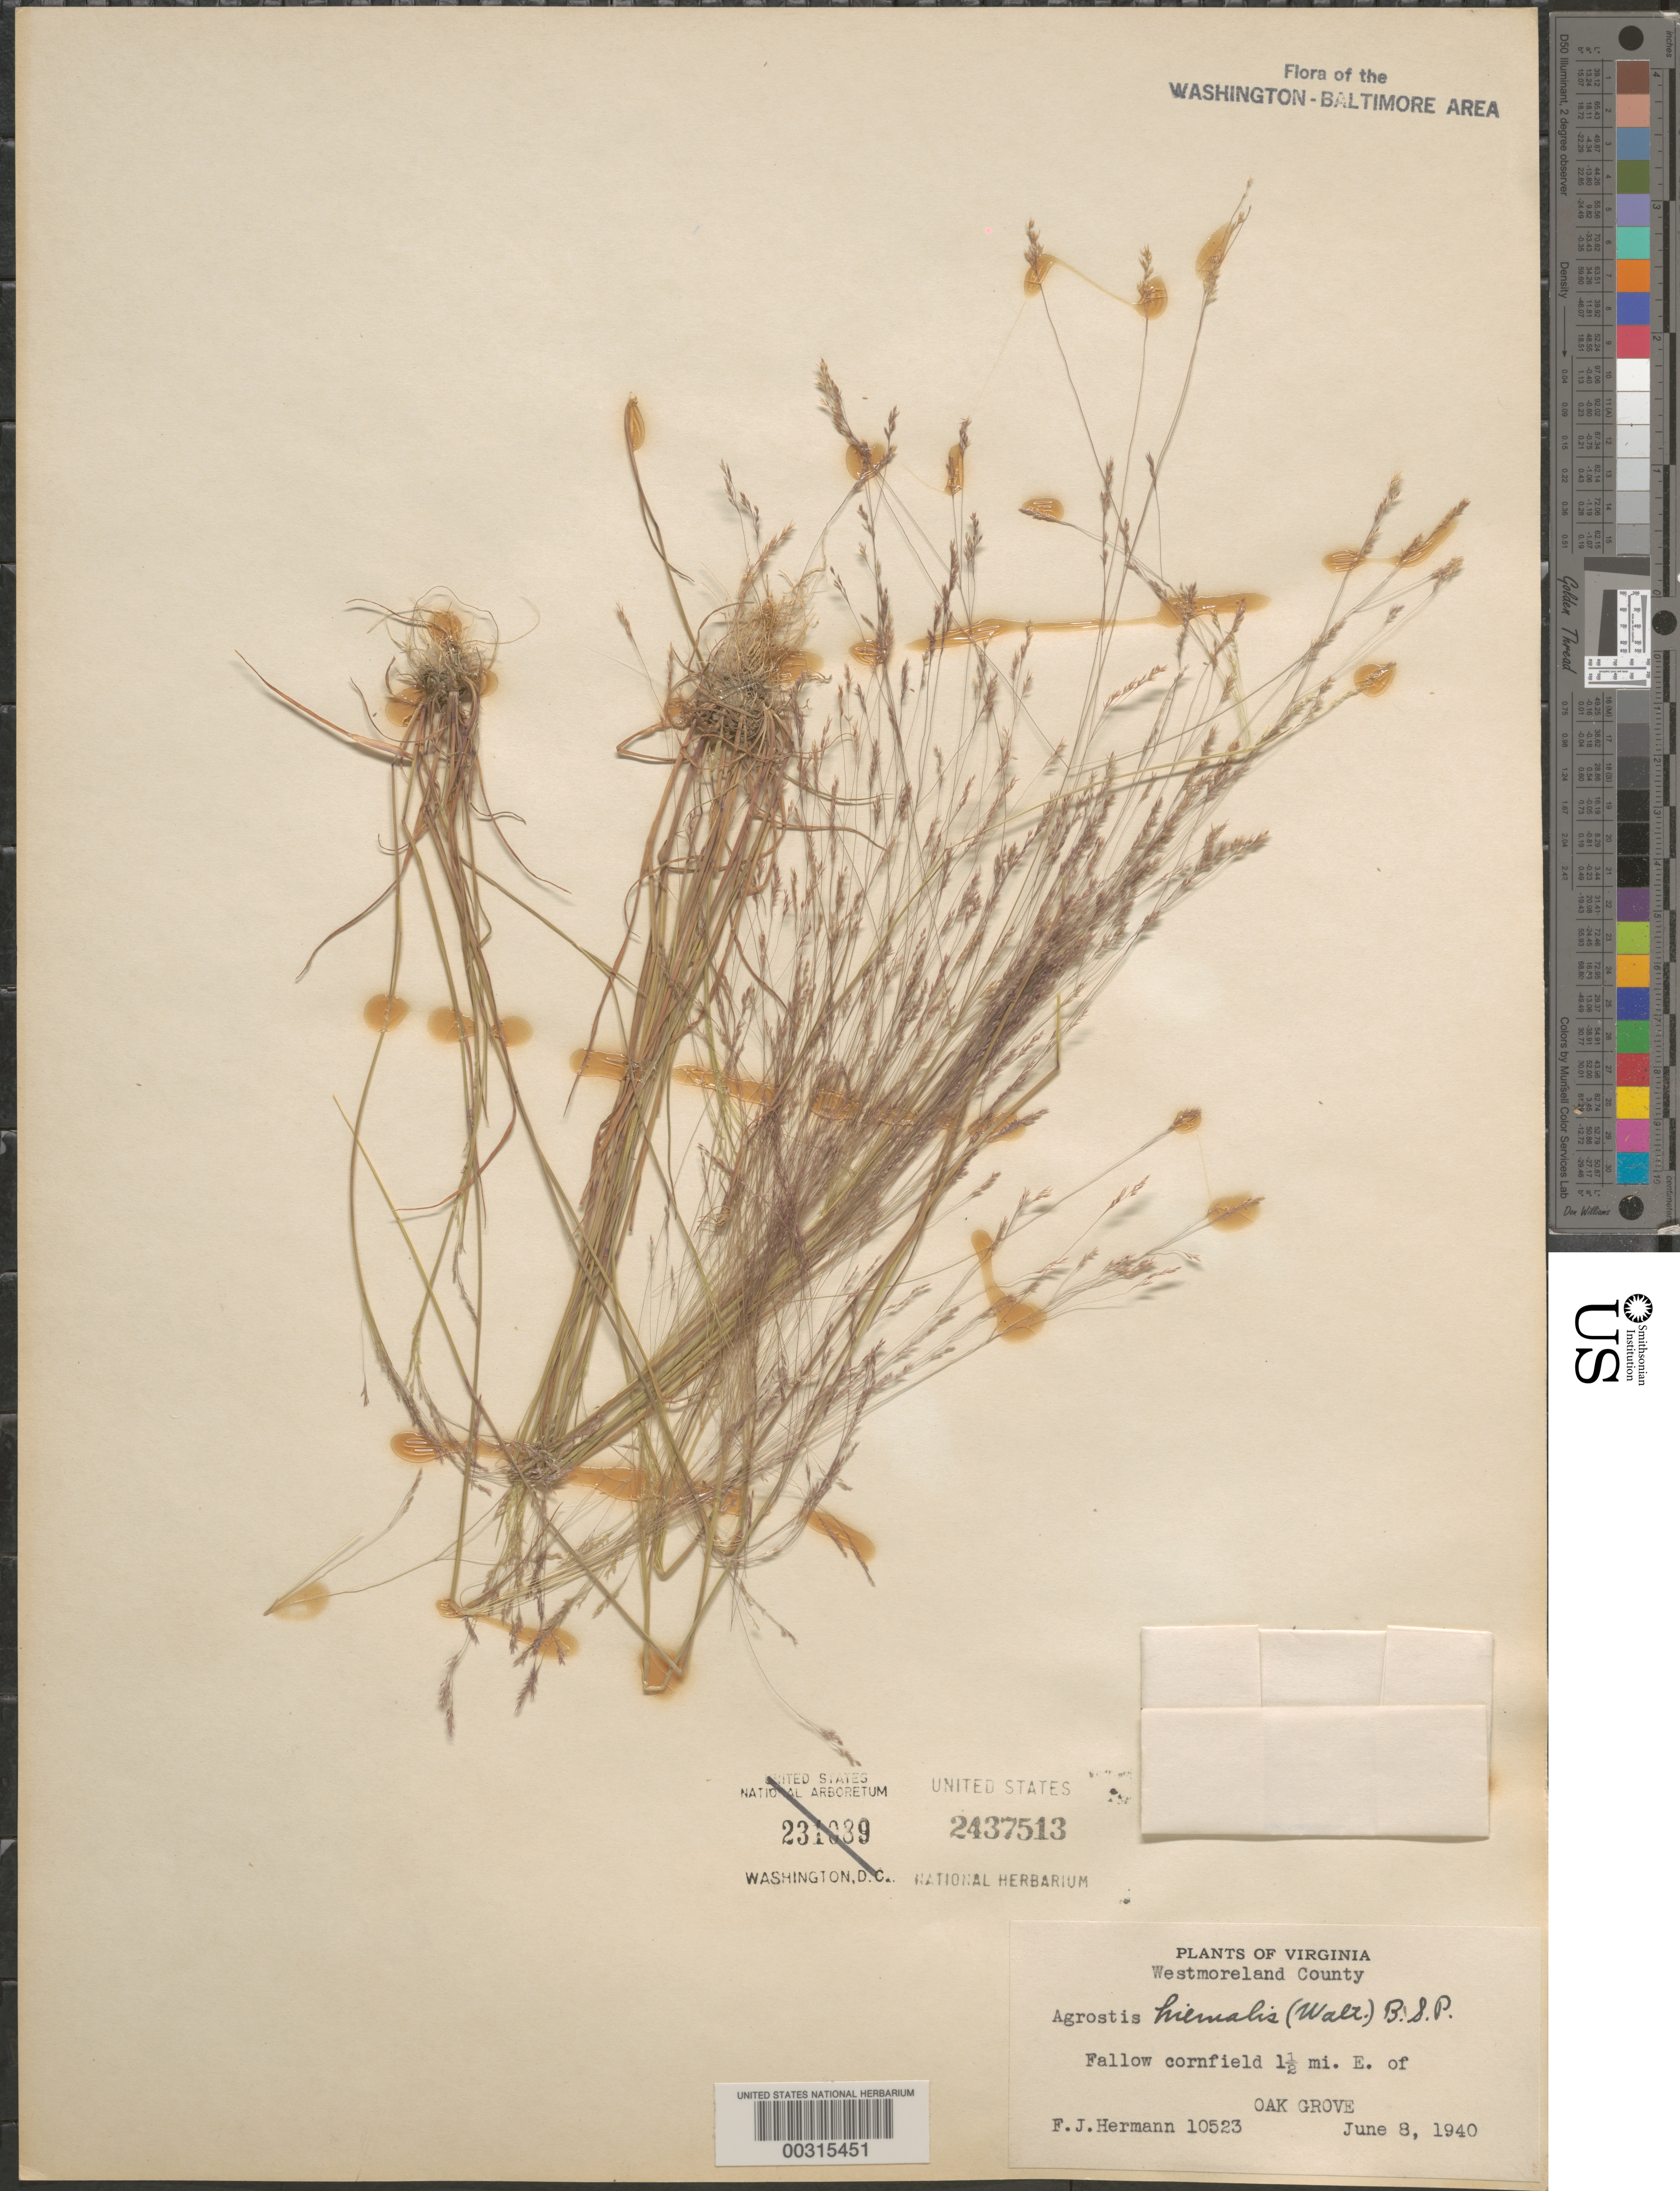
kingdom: Plantae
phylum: Tracheophyta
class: Liliopsida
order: Poales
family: Poaceae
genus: Agrostis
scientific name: Agrostis hyemalis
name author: (Walter) Britton et al.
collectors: F. J. Hermann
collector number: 10523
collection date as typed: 08 Jun 1940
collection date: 1940-06-08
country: United States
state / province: Virginia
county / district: Westmoreland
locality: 1 1/2 Mile east of Oak Grove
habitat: Fallow cornfield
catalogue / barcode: US 2437513